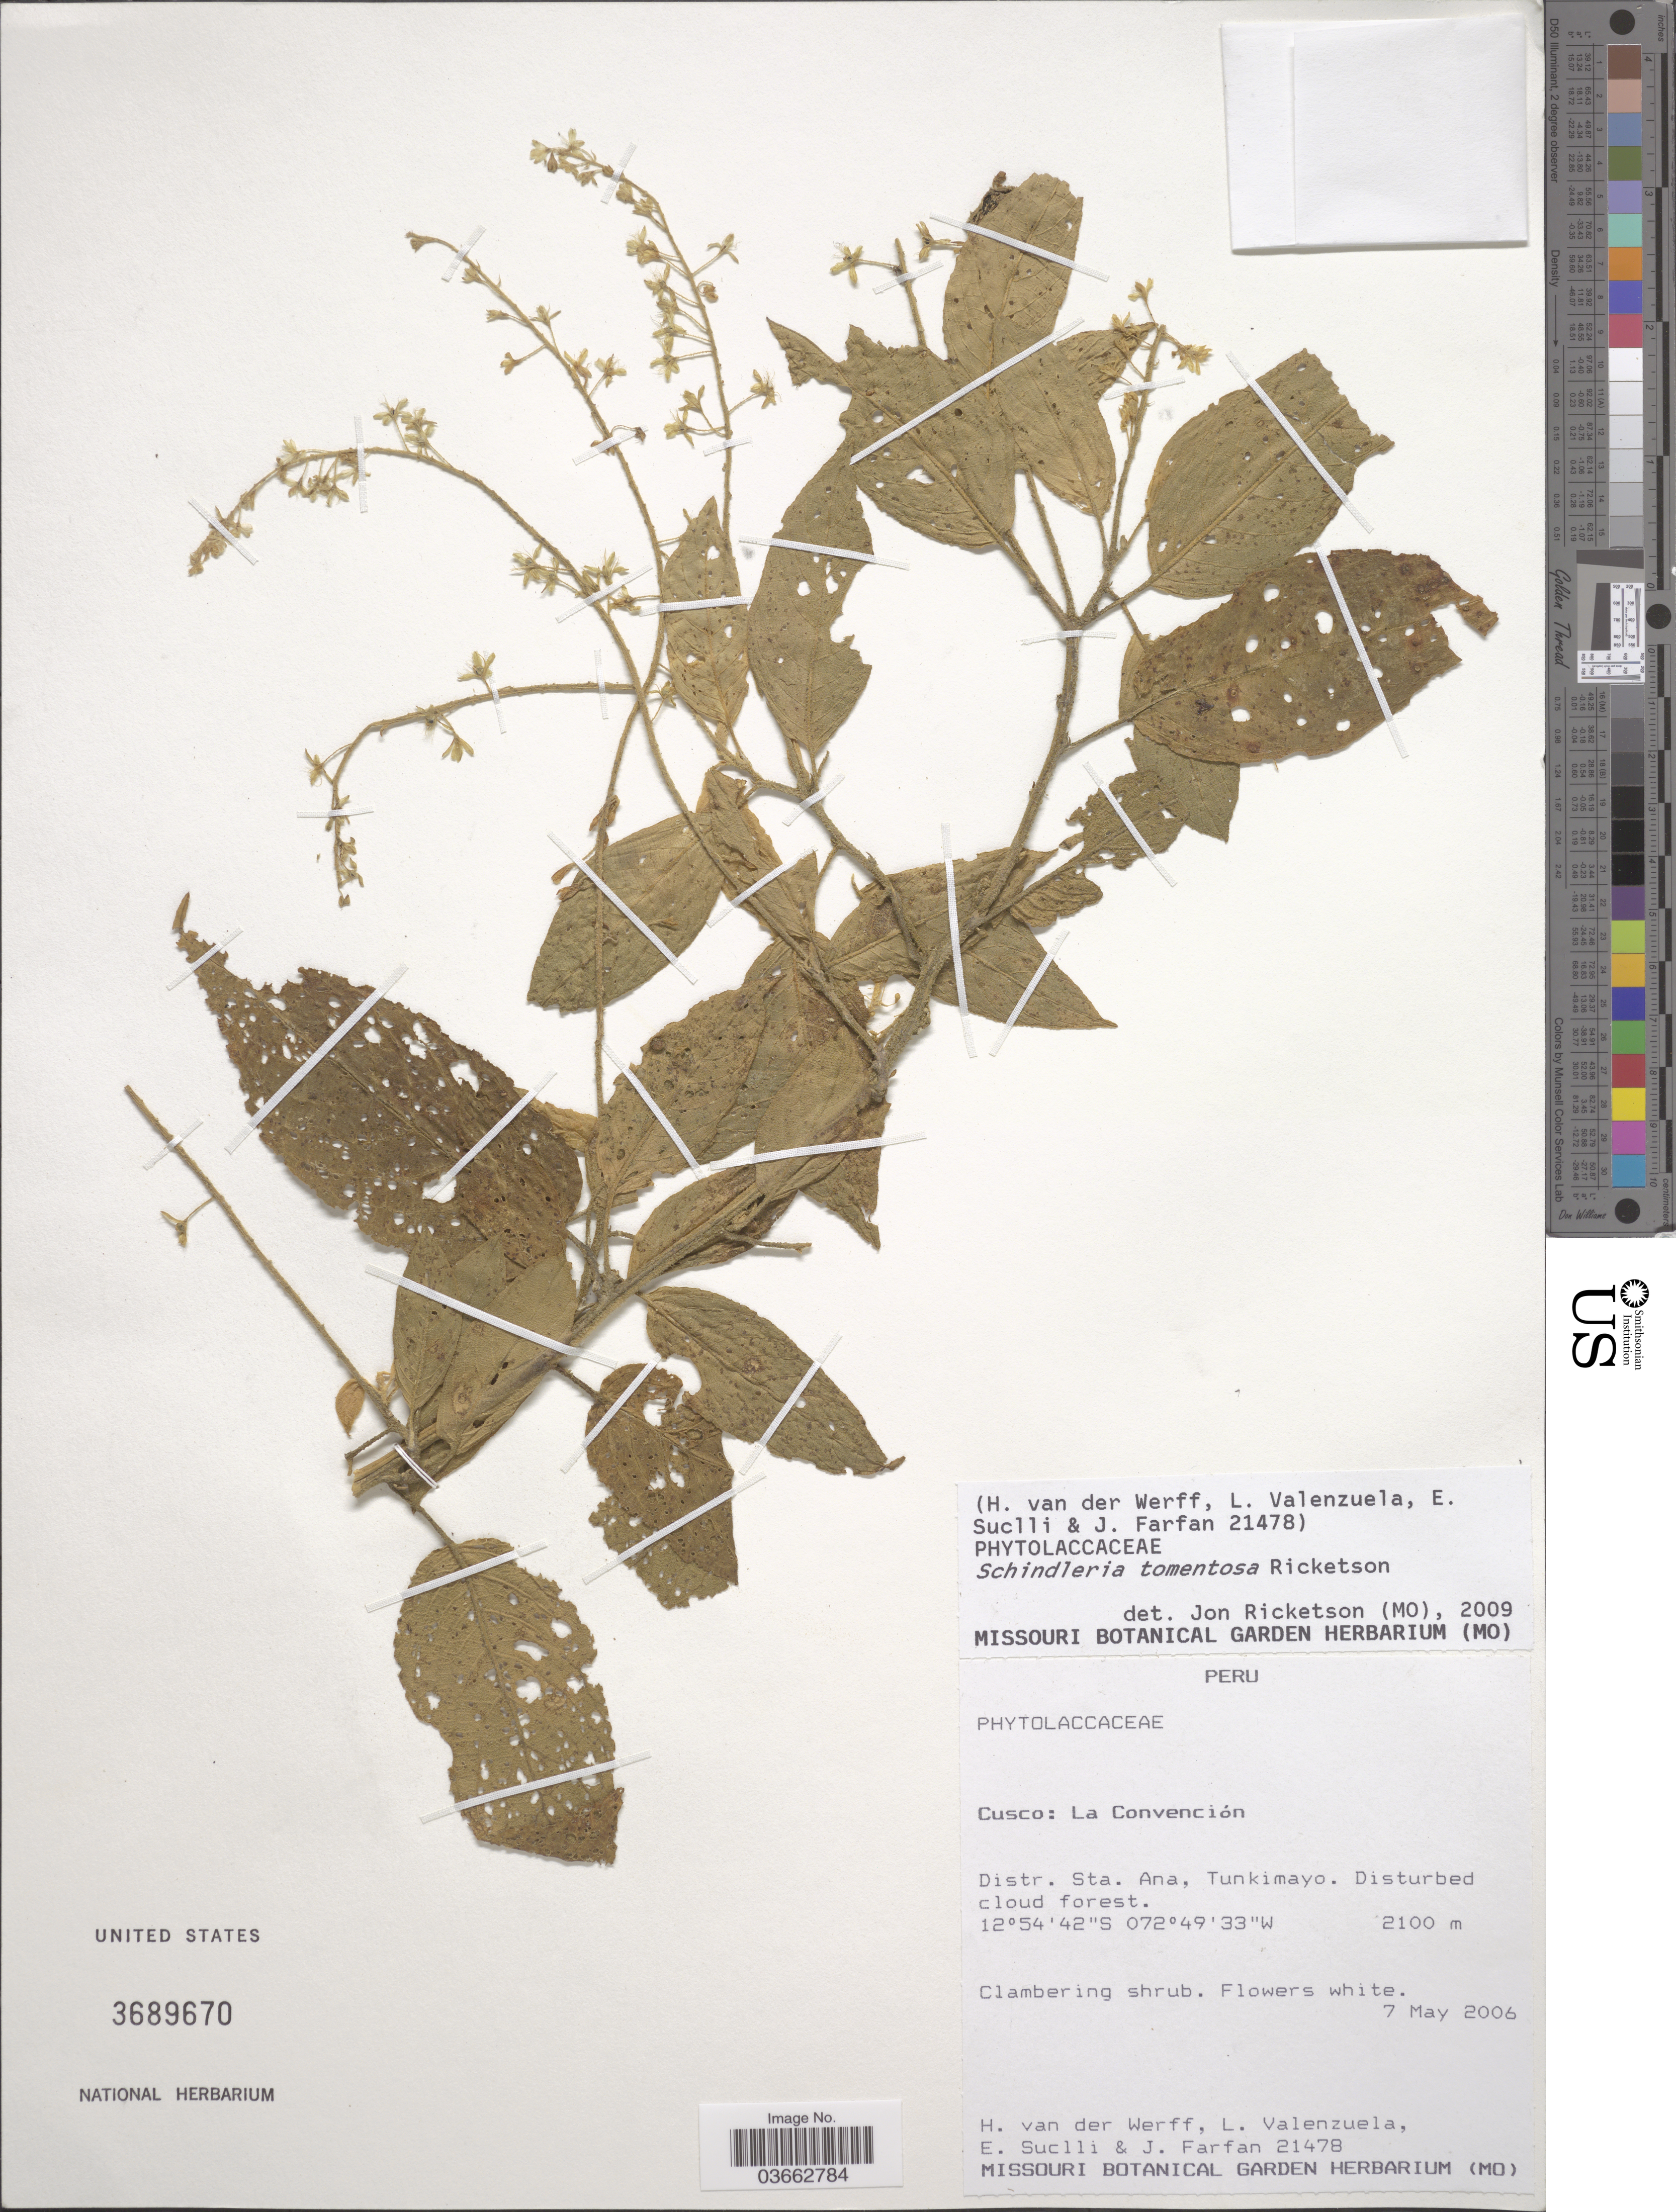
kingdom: Plantae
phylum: Tracheophyta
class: Magnoliopsida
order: Caryophyllales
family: Phytolaccaceae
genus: Schindleria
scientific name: Schindleria tomentosa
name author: Ricketson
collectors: H. van der Werff, L. Valenzuela, E. Suclli & J. Farfán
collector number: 21478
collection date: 2006-05-07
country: Peru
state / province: Cusco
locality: La Convención. Distr. Sant Ana, Tunkimayo.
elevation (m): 2100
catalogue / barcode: US 3689670